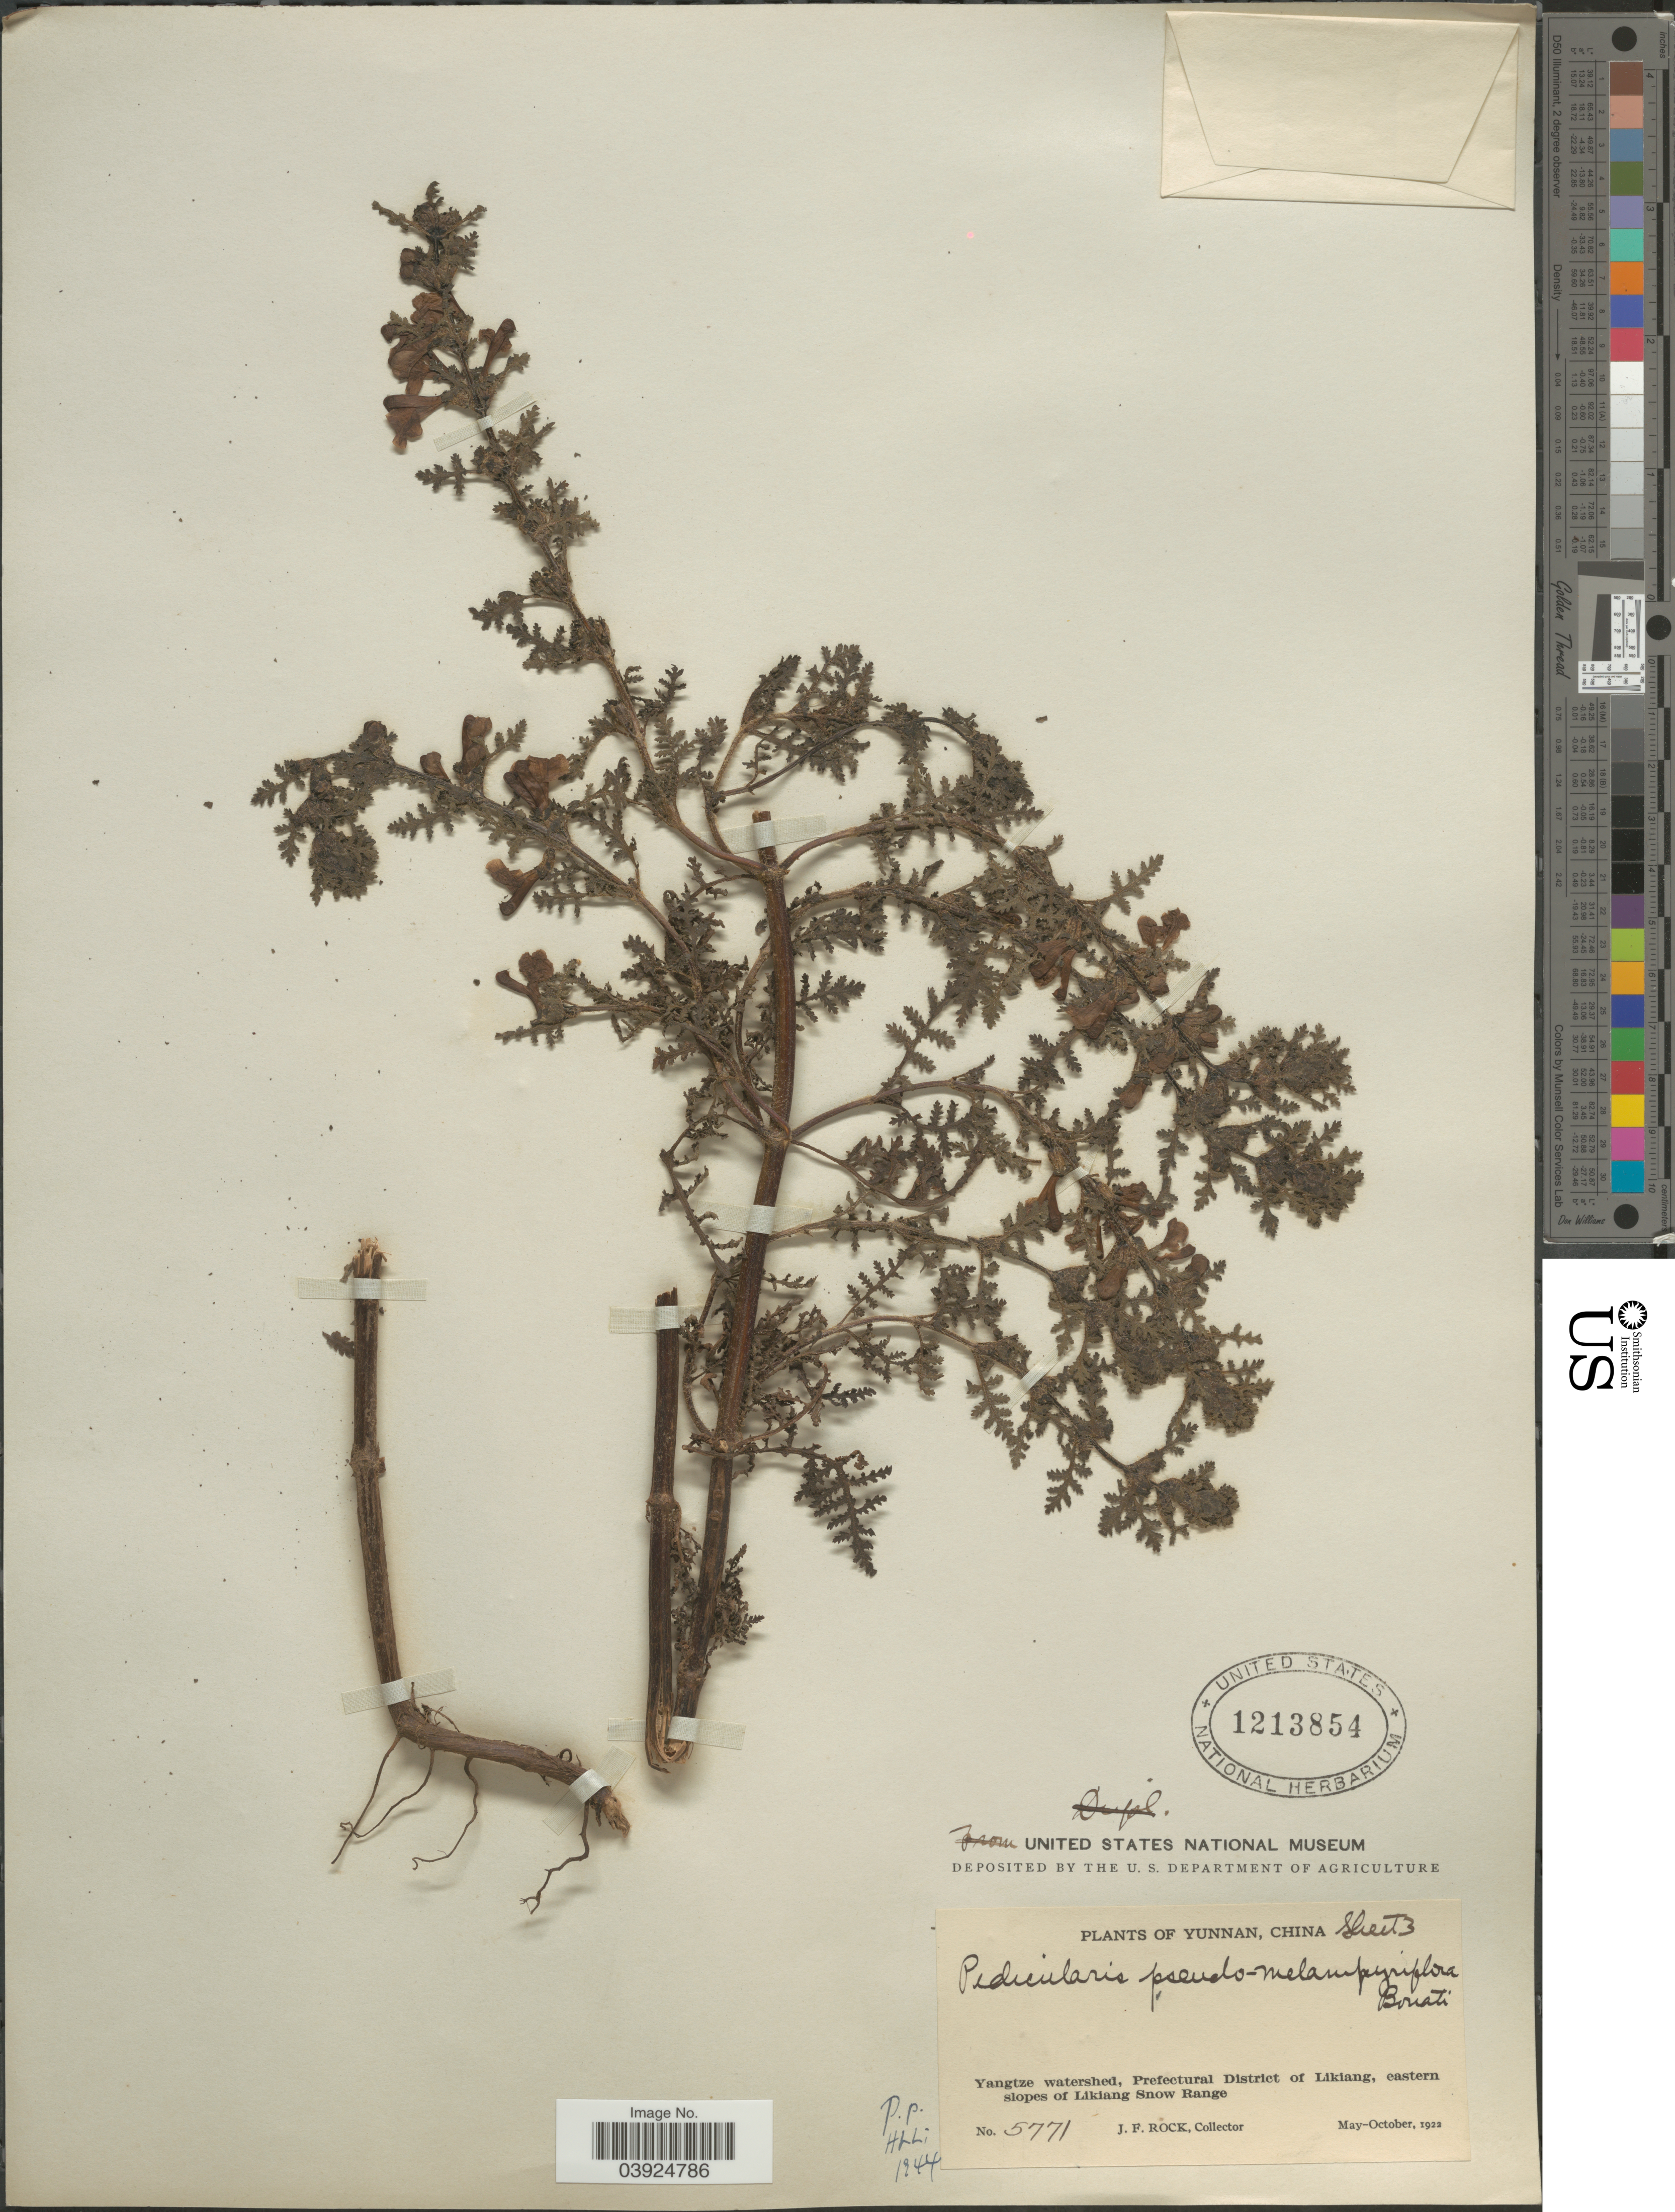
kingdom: Plantae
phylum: Tracheophyta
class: Magnoliopsida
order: Lamiales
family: Orobanchaceae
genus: Pedicularis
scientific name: Pedicularis pseudo-melampyriflora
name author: Bonati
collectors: J. Rock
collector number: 5771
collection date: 1922-05/1922-10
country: China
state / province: Yunnan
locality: Yangtze watershed, Prefectural District of Likiang, eastern slopes of Likiang Snow Range.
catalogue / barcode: US 1213854